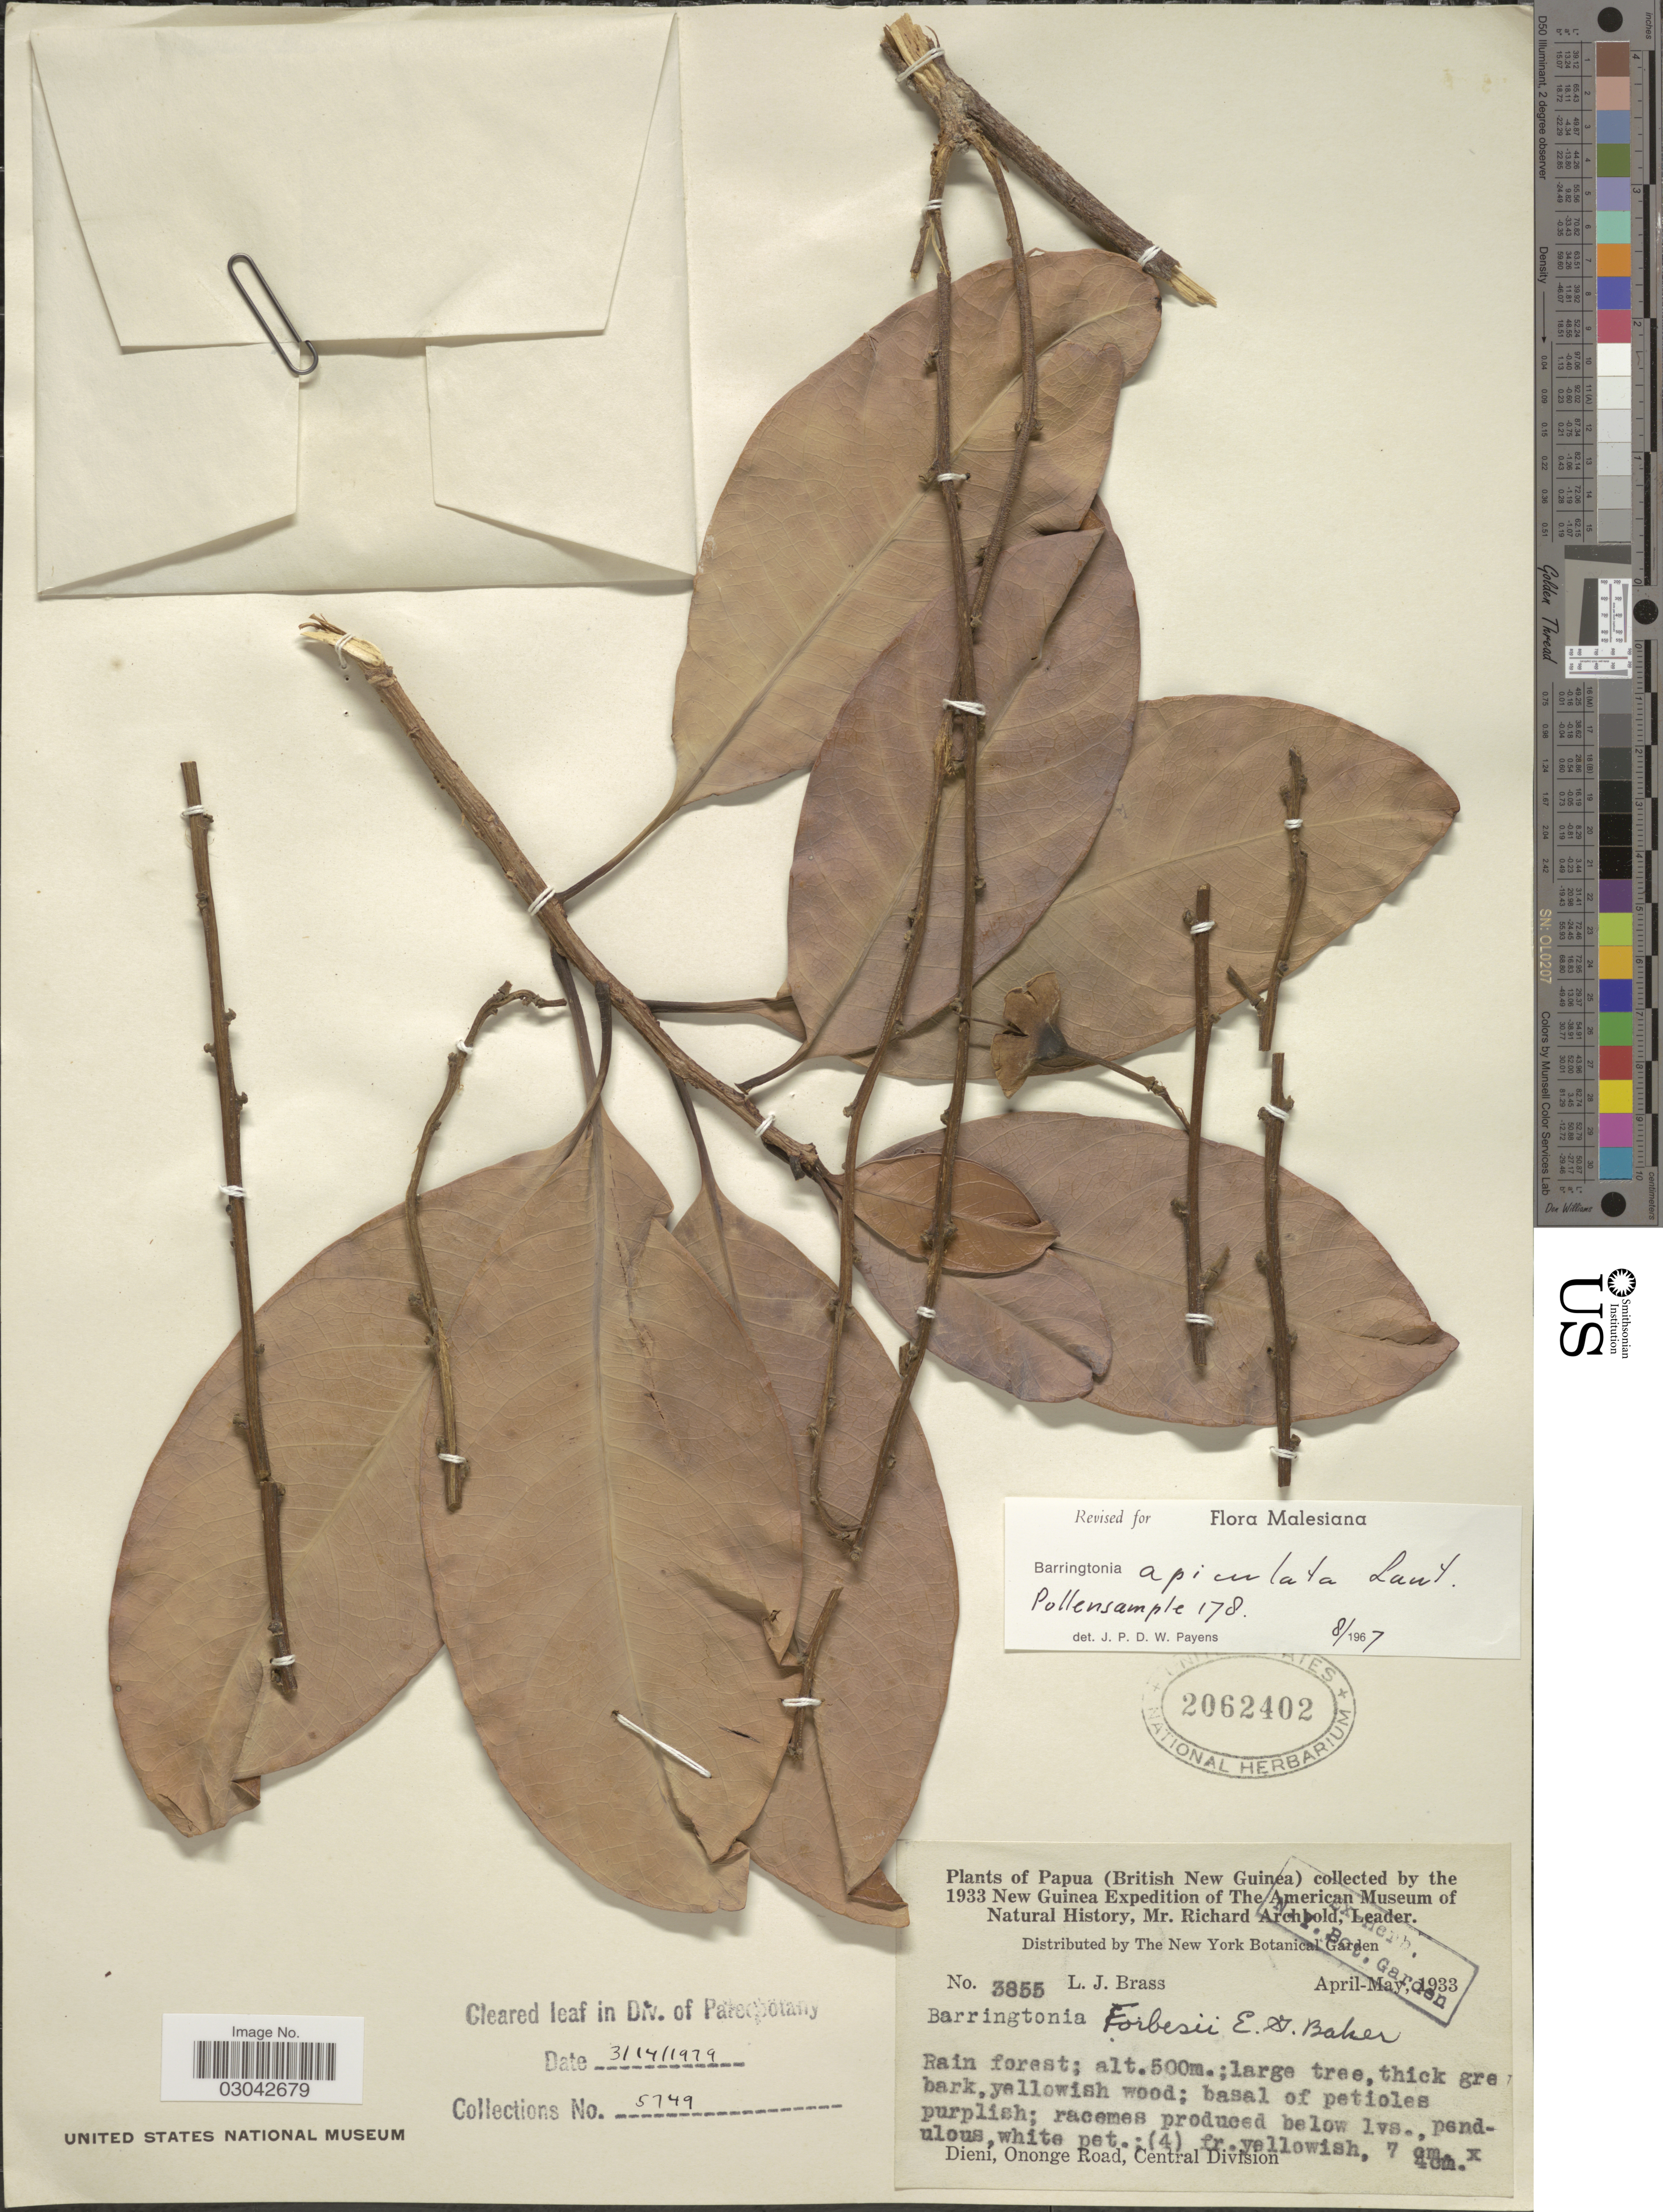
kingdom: Plantae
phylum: Tracheophyta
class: Magnoliopsida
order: Ericales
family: Lecythidaceae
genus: Barringtonia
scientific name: Barringtonia apiculata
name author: Lauterb.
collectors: L. J. Brass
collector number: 3855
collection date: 1933-04/1933-05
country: Papua New Guinea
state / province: Central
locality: Papua (British New Guinea). Dieni, Ononge Road, Central Division.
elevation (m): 500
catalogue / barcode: US 2062402